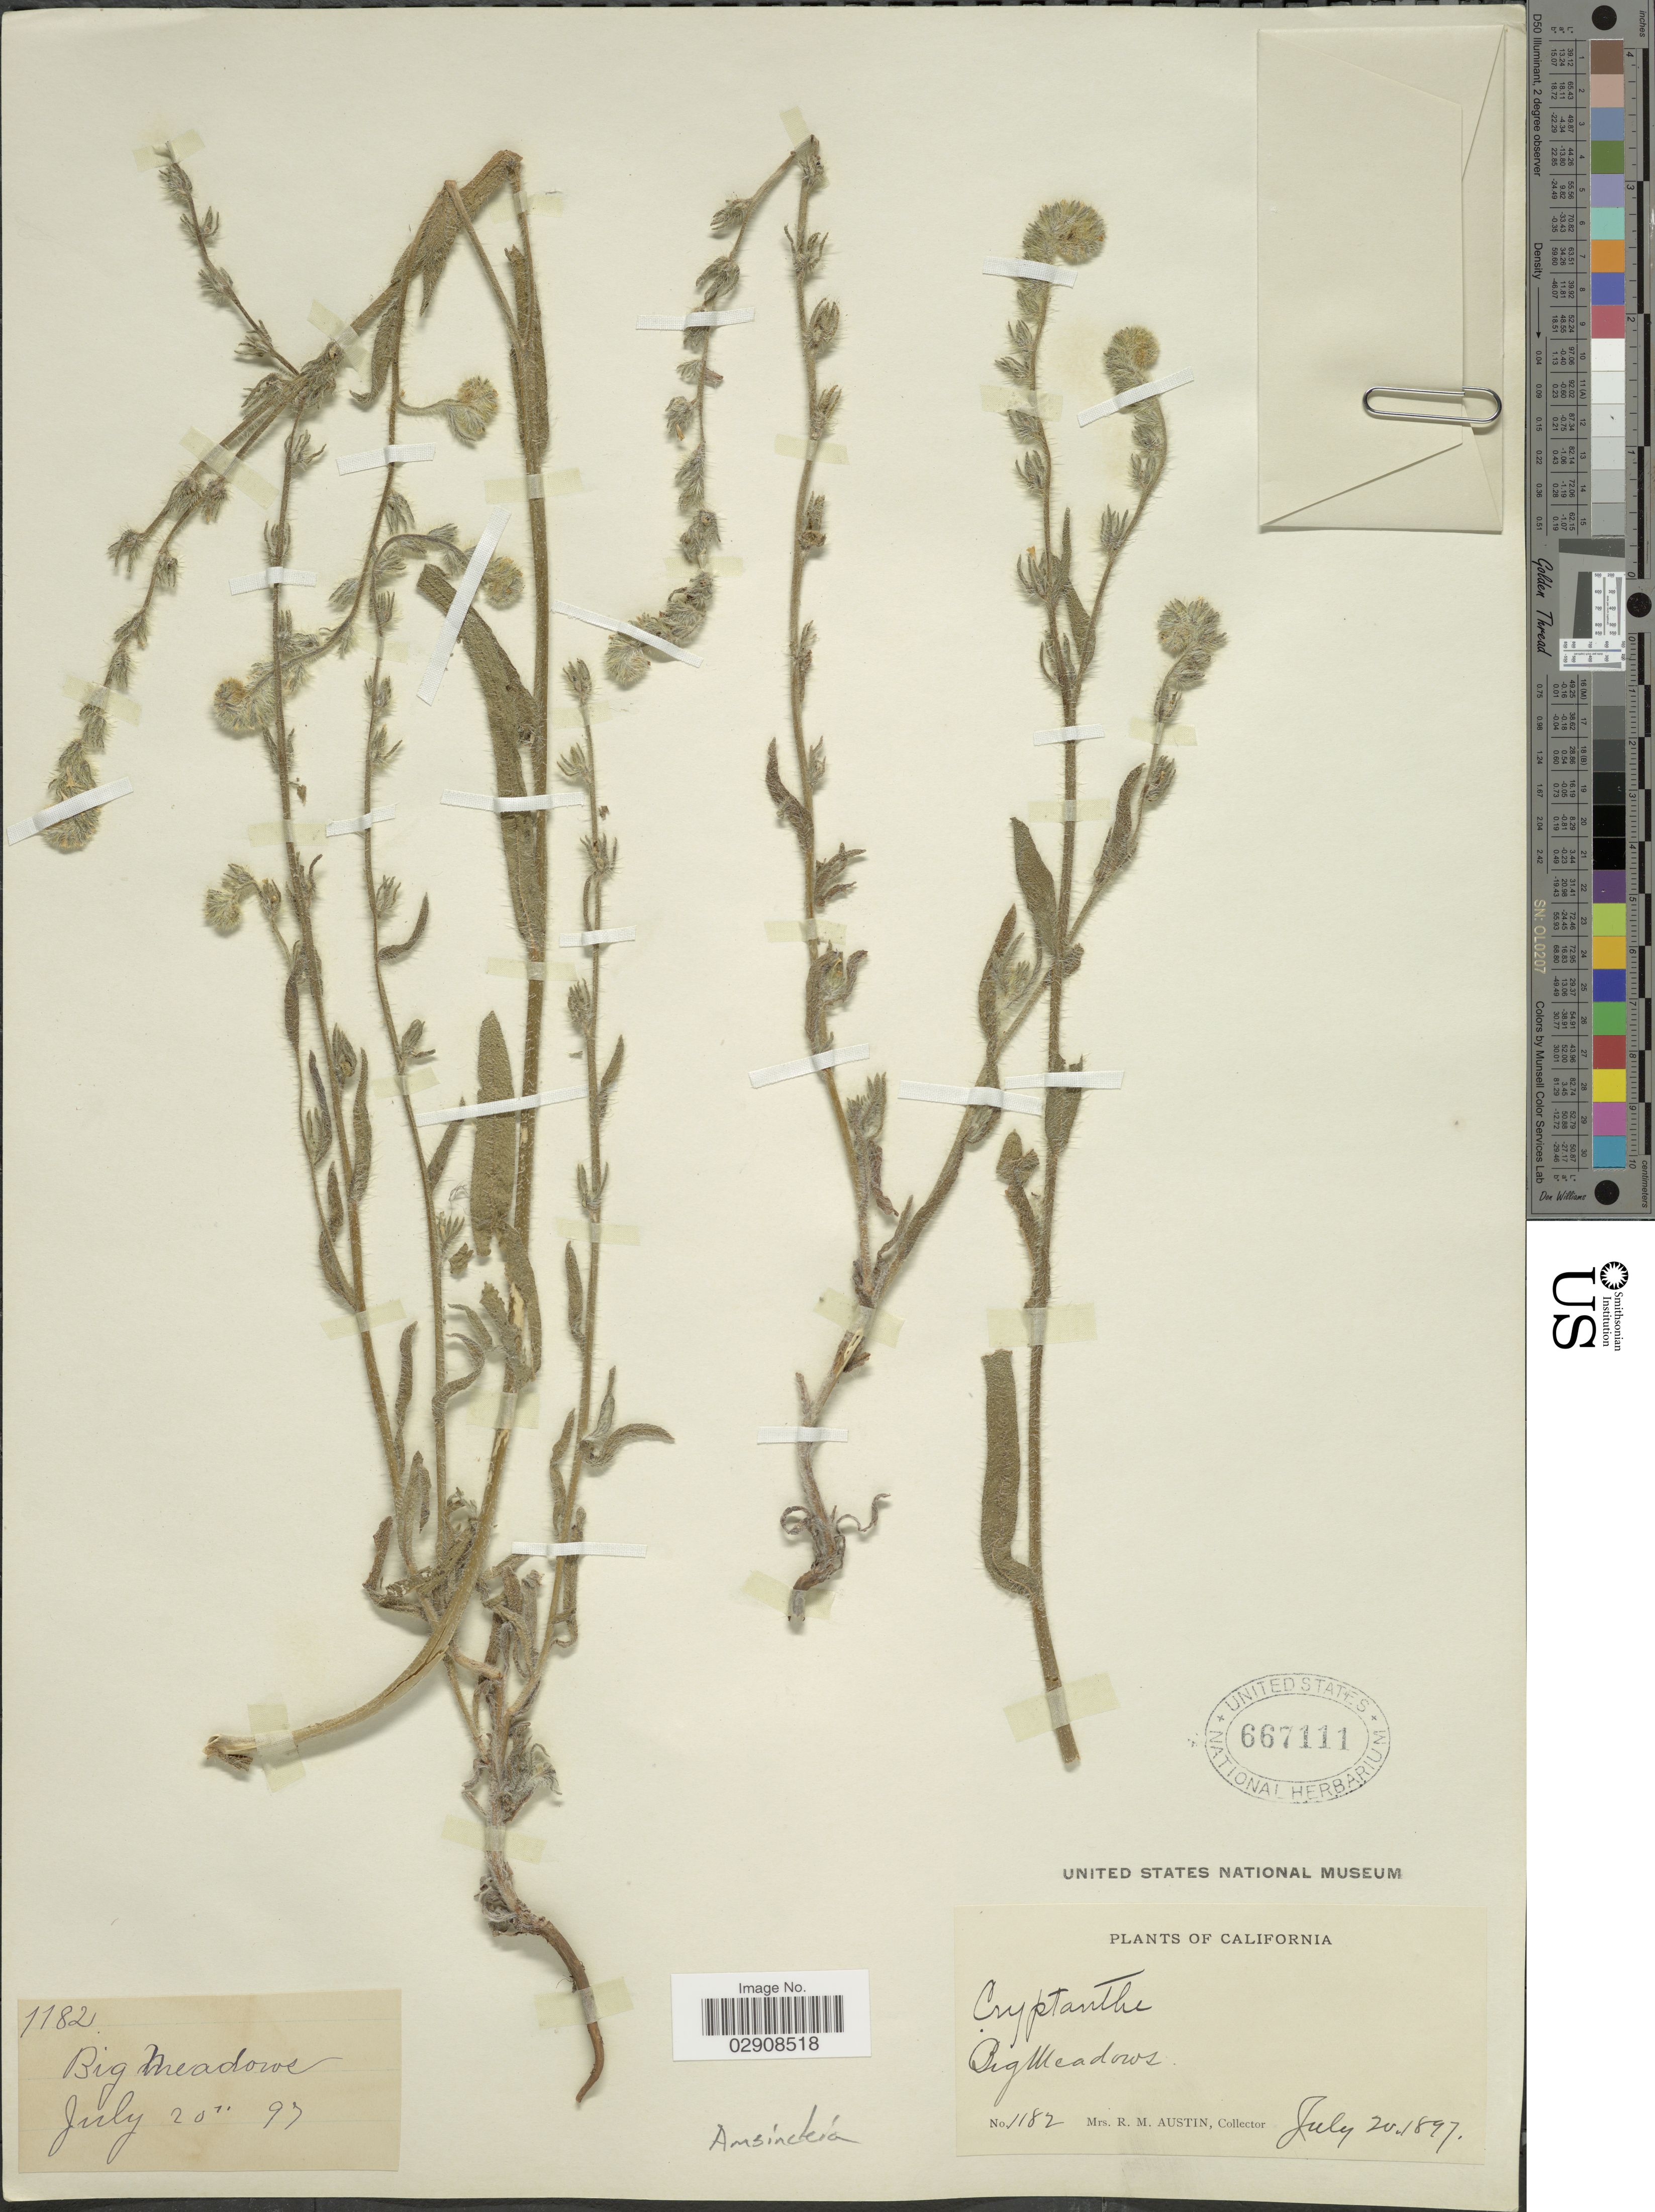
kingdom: Plantae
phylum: Tracheophyta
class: Magnoliopsida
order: Boraginales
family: Boraginaceae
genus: Cryptantha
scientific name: Cryptantha sp.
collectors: R. Austin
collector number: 1182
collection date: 1897-07-20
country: United States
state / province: California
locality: Big Meadows.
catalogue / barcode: US 667111